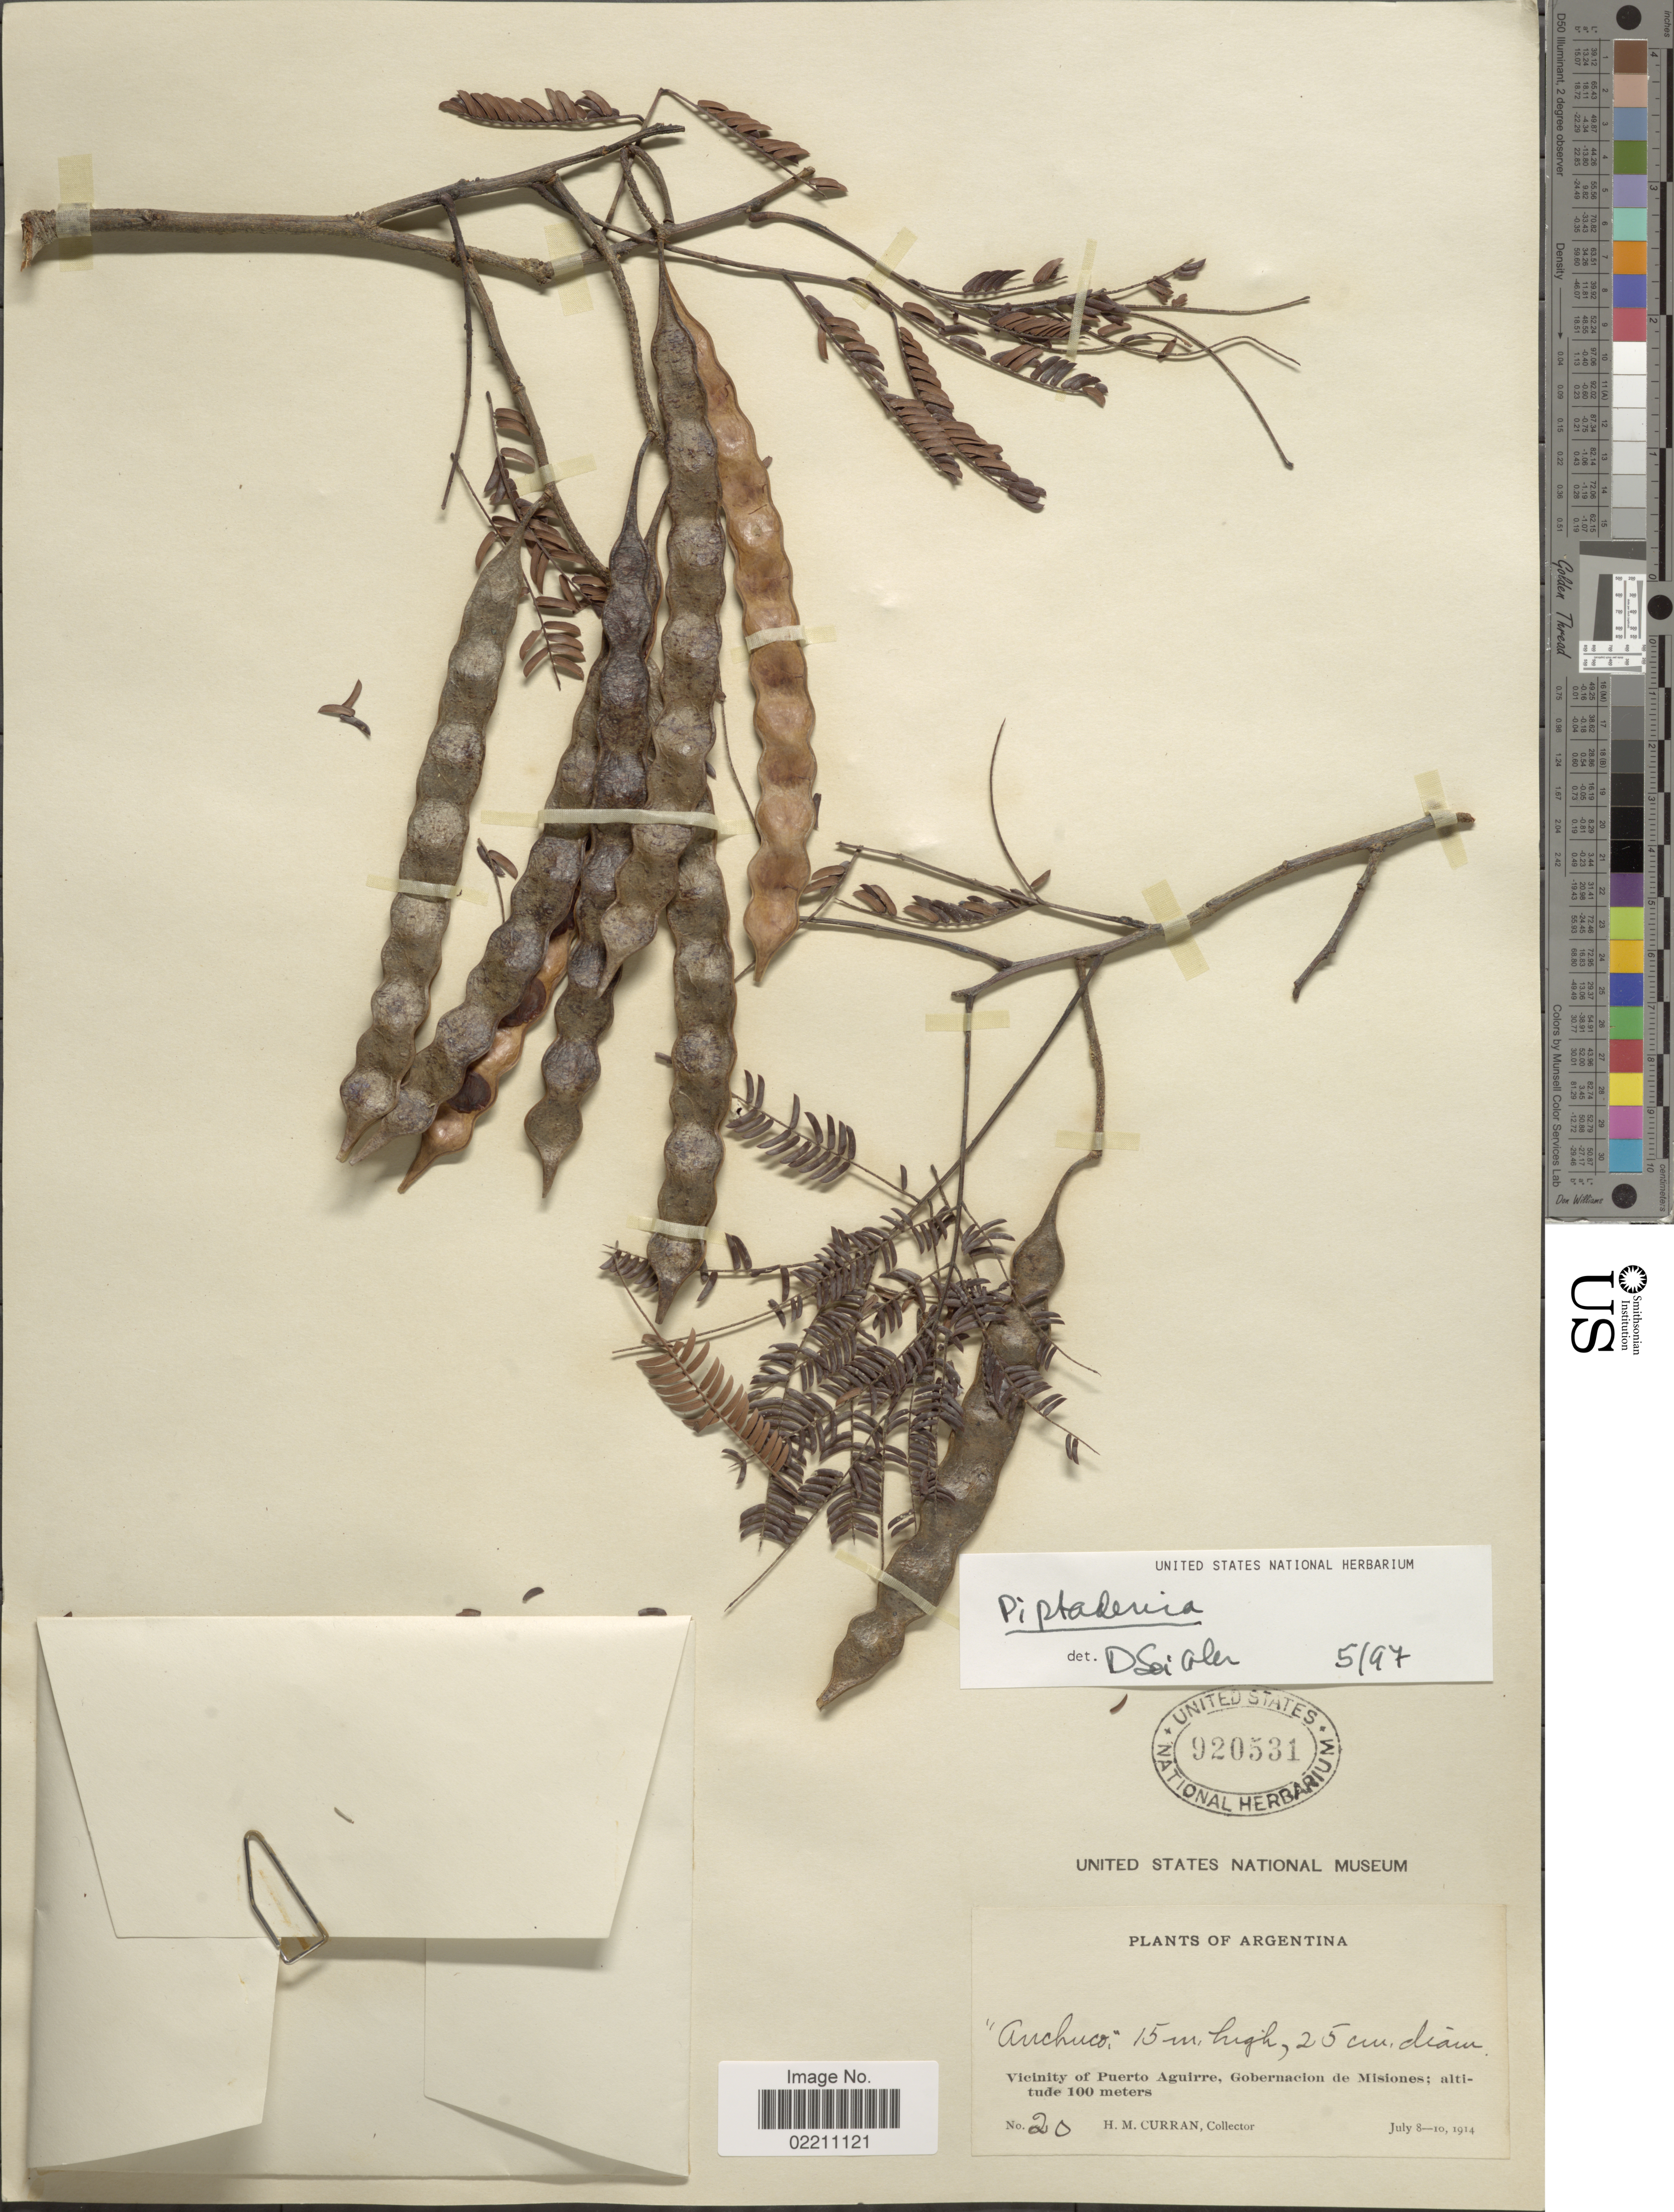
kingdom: Plantae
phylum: Tracheophyta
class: Magnoliopsida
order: Fabales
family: Fabaceae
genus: Parapiptadenia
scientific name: Parapiptadenia rigida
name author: (Benth.) Brenan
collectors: H. M. Curran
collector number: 20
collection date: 1914-07-08/1914-07-10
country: Argentina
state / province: Misiones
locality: Vicinity of Puerto Aguirre, Gobernacion de Misiones.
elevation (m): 100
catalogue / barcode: US 920531